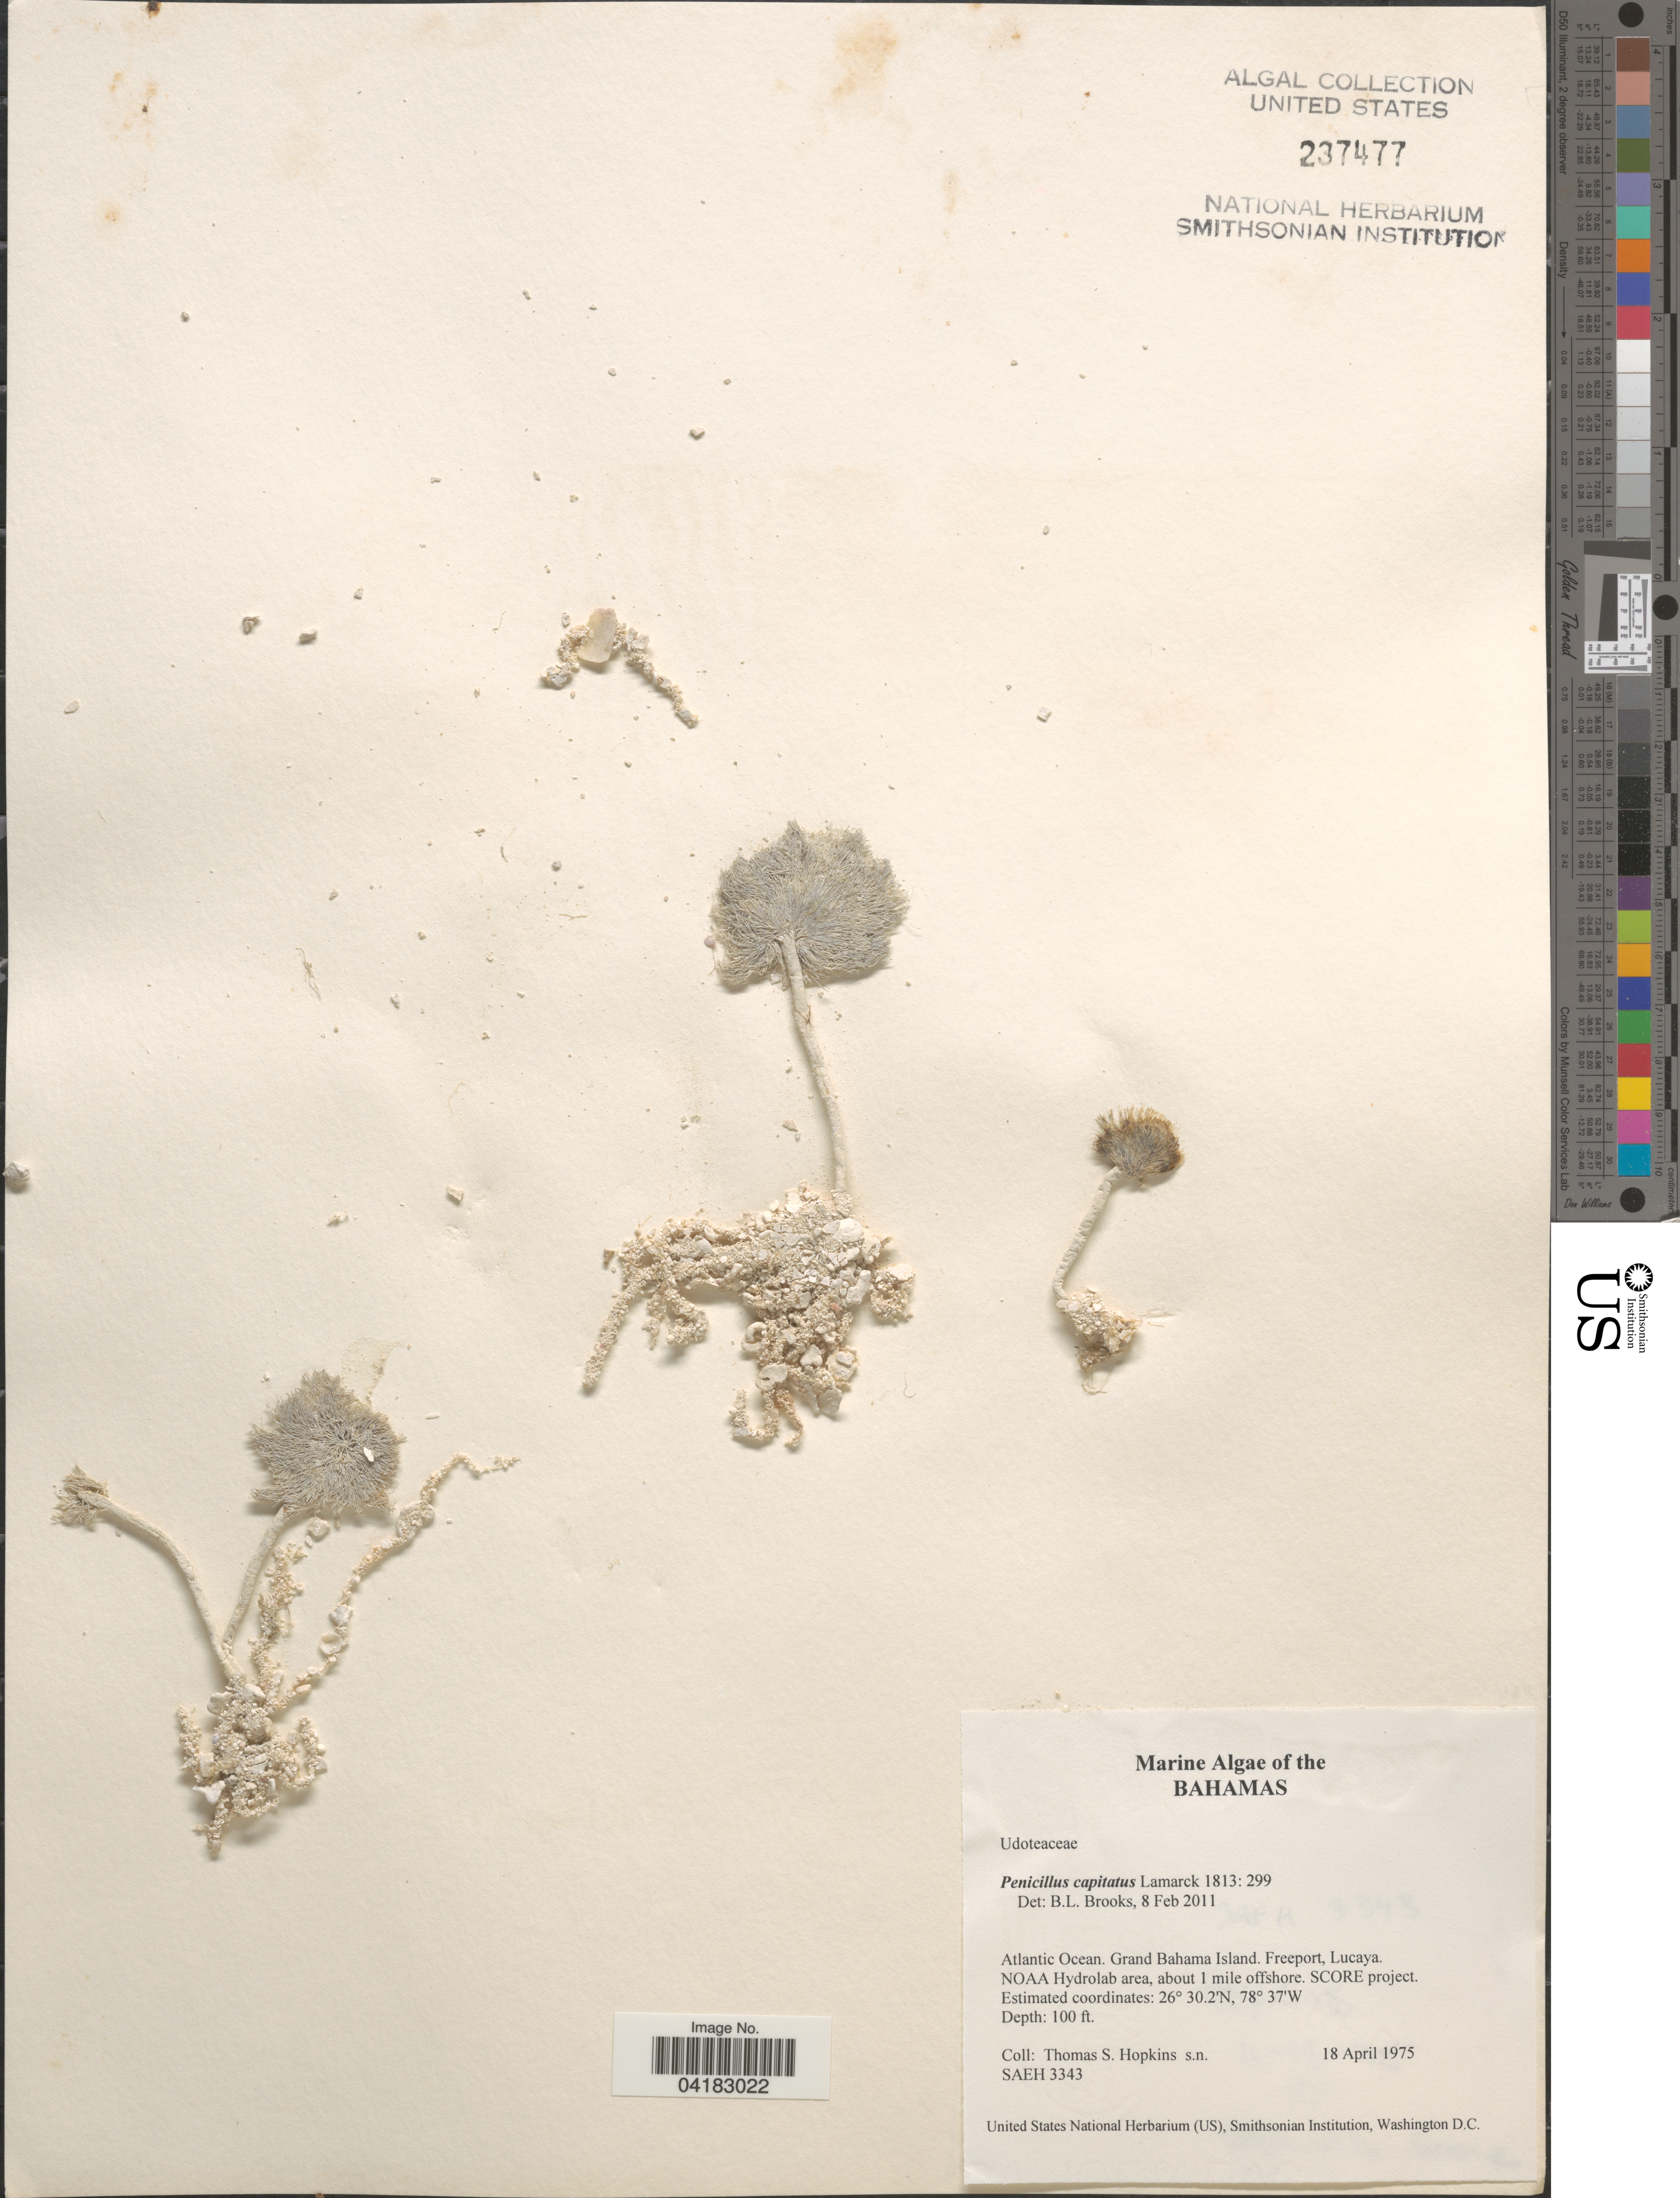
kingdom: Plantae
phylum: Chlorophyta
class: Ulvophyceae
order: Bryopsidales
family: Udoteaceae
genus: Penicillus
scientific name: Penicillus capitatus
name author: Lam.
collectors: T. Hopkins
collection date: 1975-04-18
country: Bahamas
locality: Atlantic Ocean. Grand Bahama Island. Freeport, Lucaya. NOAA Hydrolab area, about 1 mile offshore. SCORE project.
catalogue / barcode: US 237477